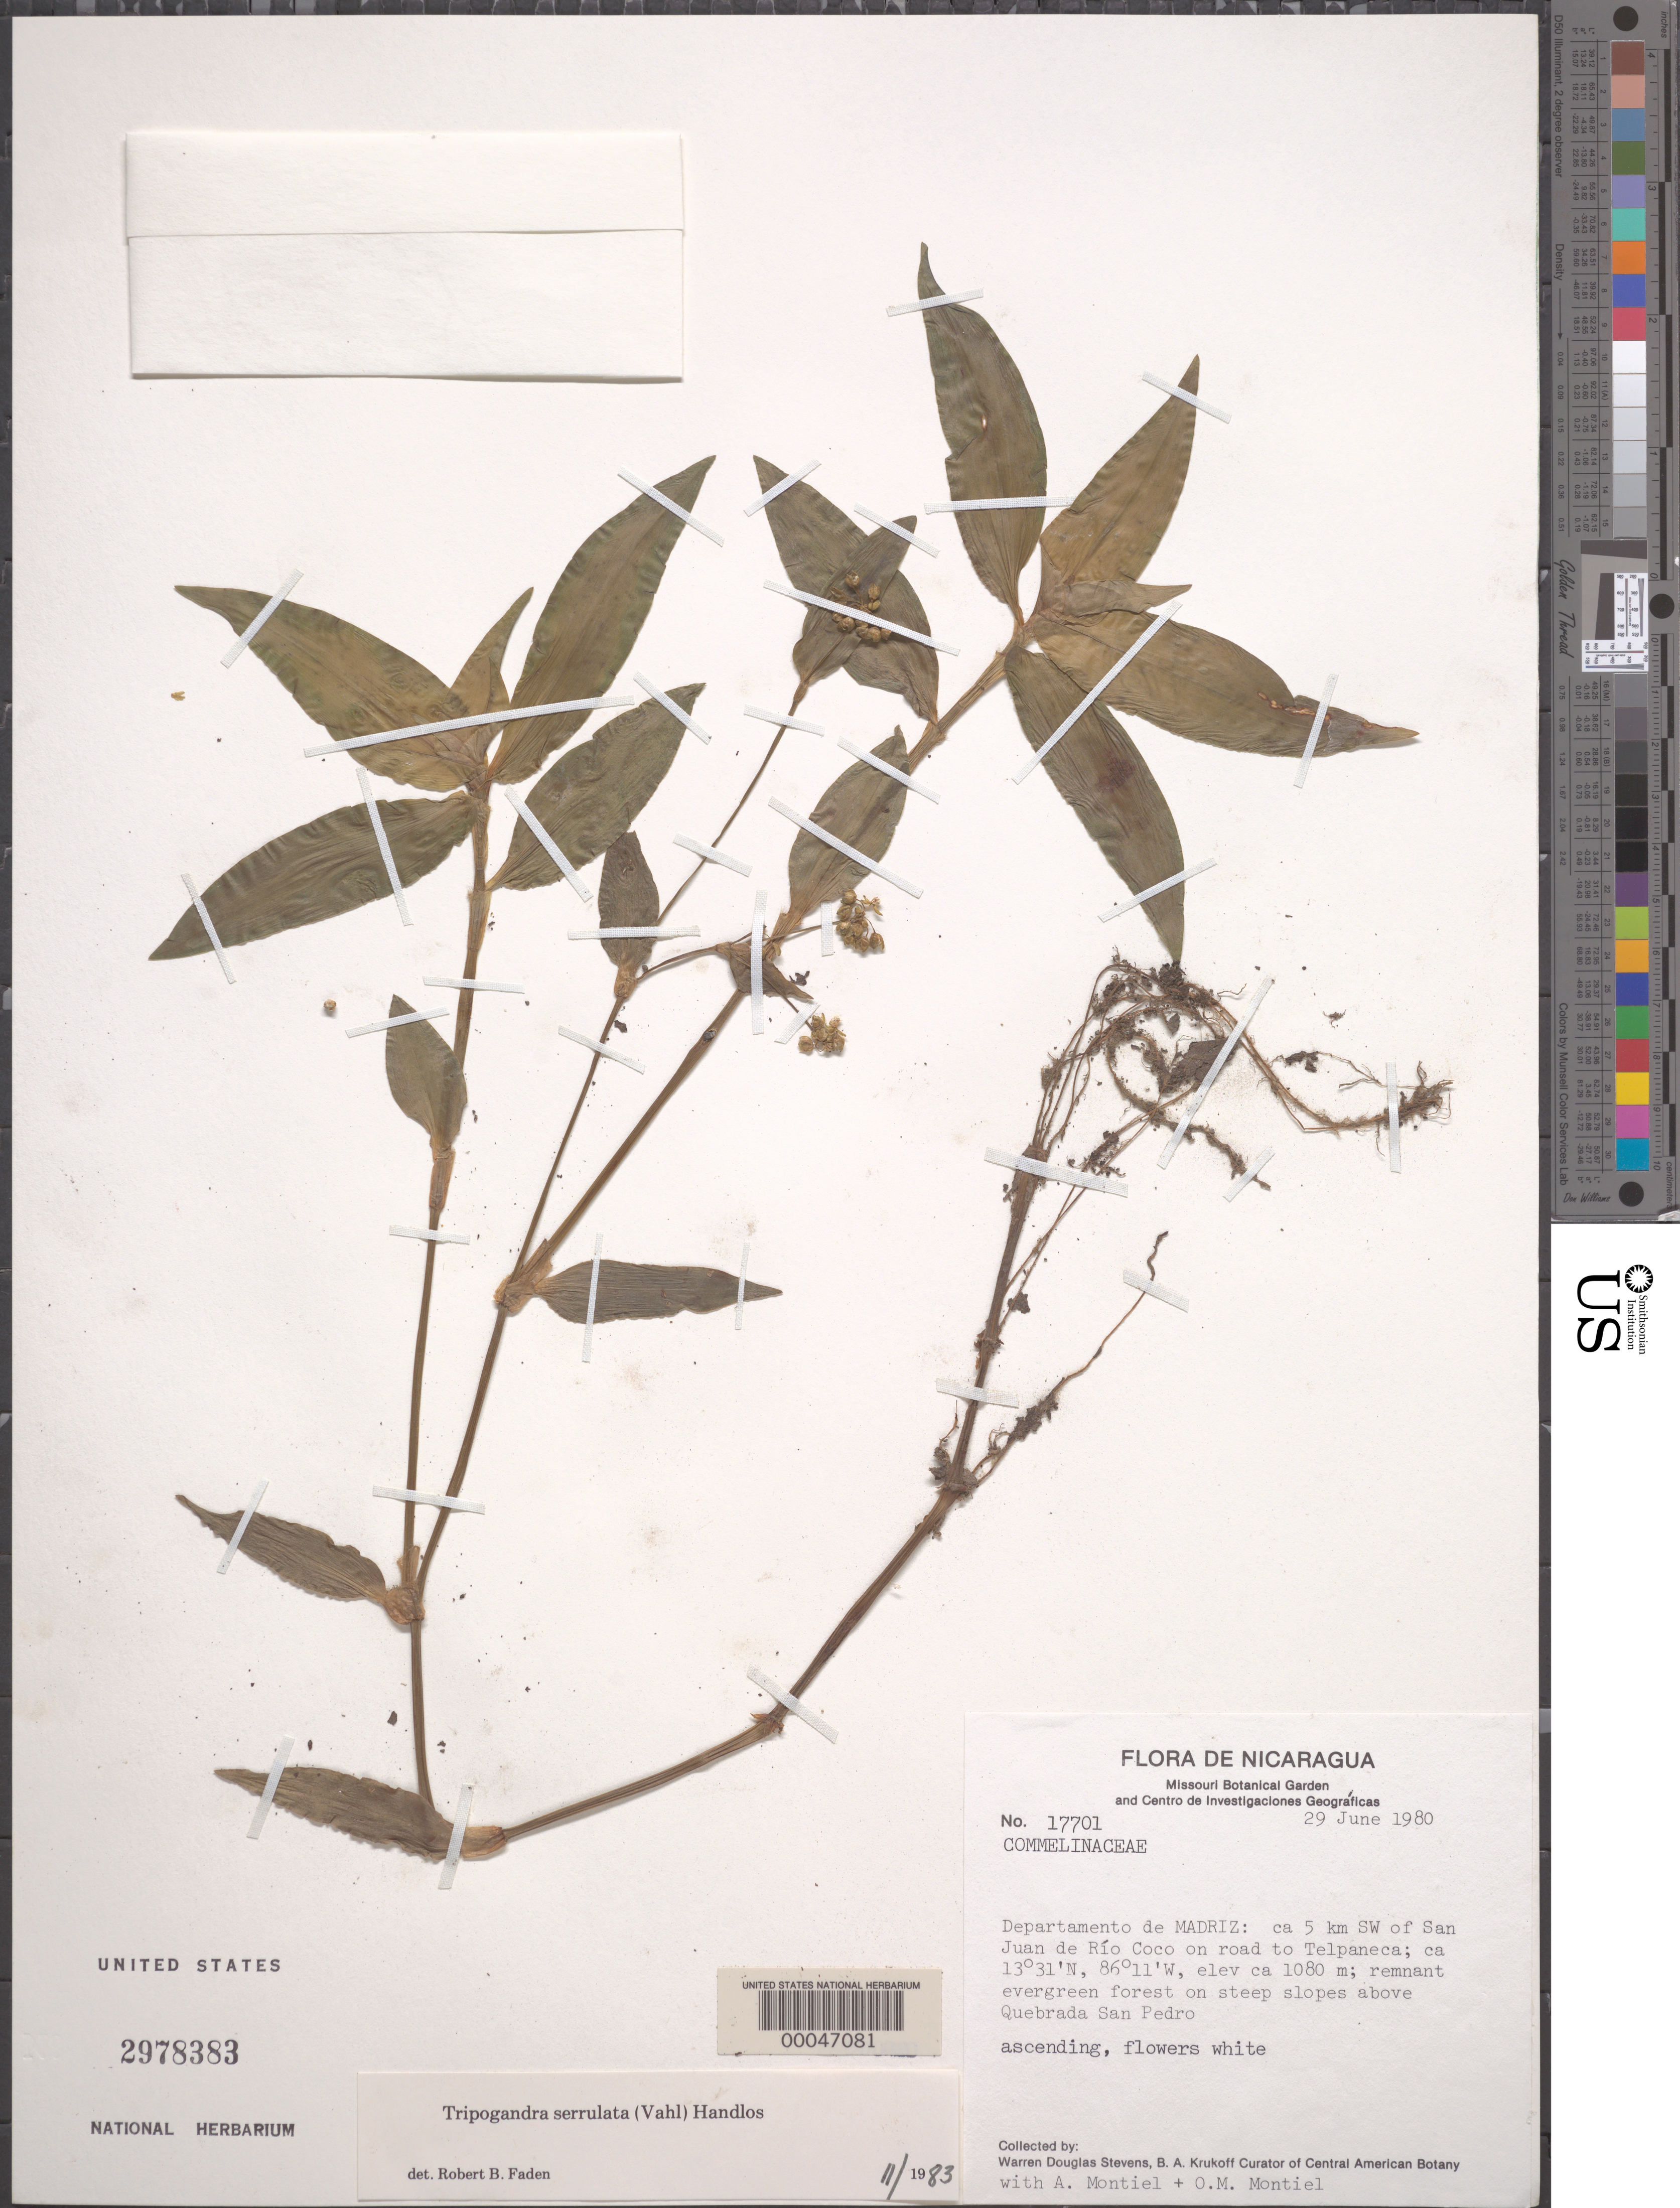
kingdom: Plantae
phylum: Tracheophyta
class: Liliopsida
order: Commelinales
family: Commelinaceae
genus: Tripogandra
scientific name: Tripogandra serrulata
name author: (Vahl) Handlos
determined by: Faden, Robert B., (US), Smithsonian Institution - National Museum of Natural History (UNITED STATES)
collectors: W. D. Stevens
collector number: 17701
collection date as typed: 29 Jun 1980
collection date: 1980-06-29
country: Nicaragua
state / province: Madriz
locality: Sw of san juan de rio coco, road to telpaneca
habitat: Steep slopes, evergreen forest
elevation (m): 1080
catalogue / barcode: US 2978383